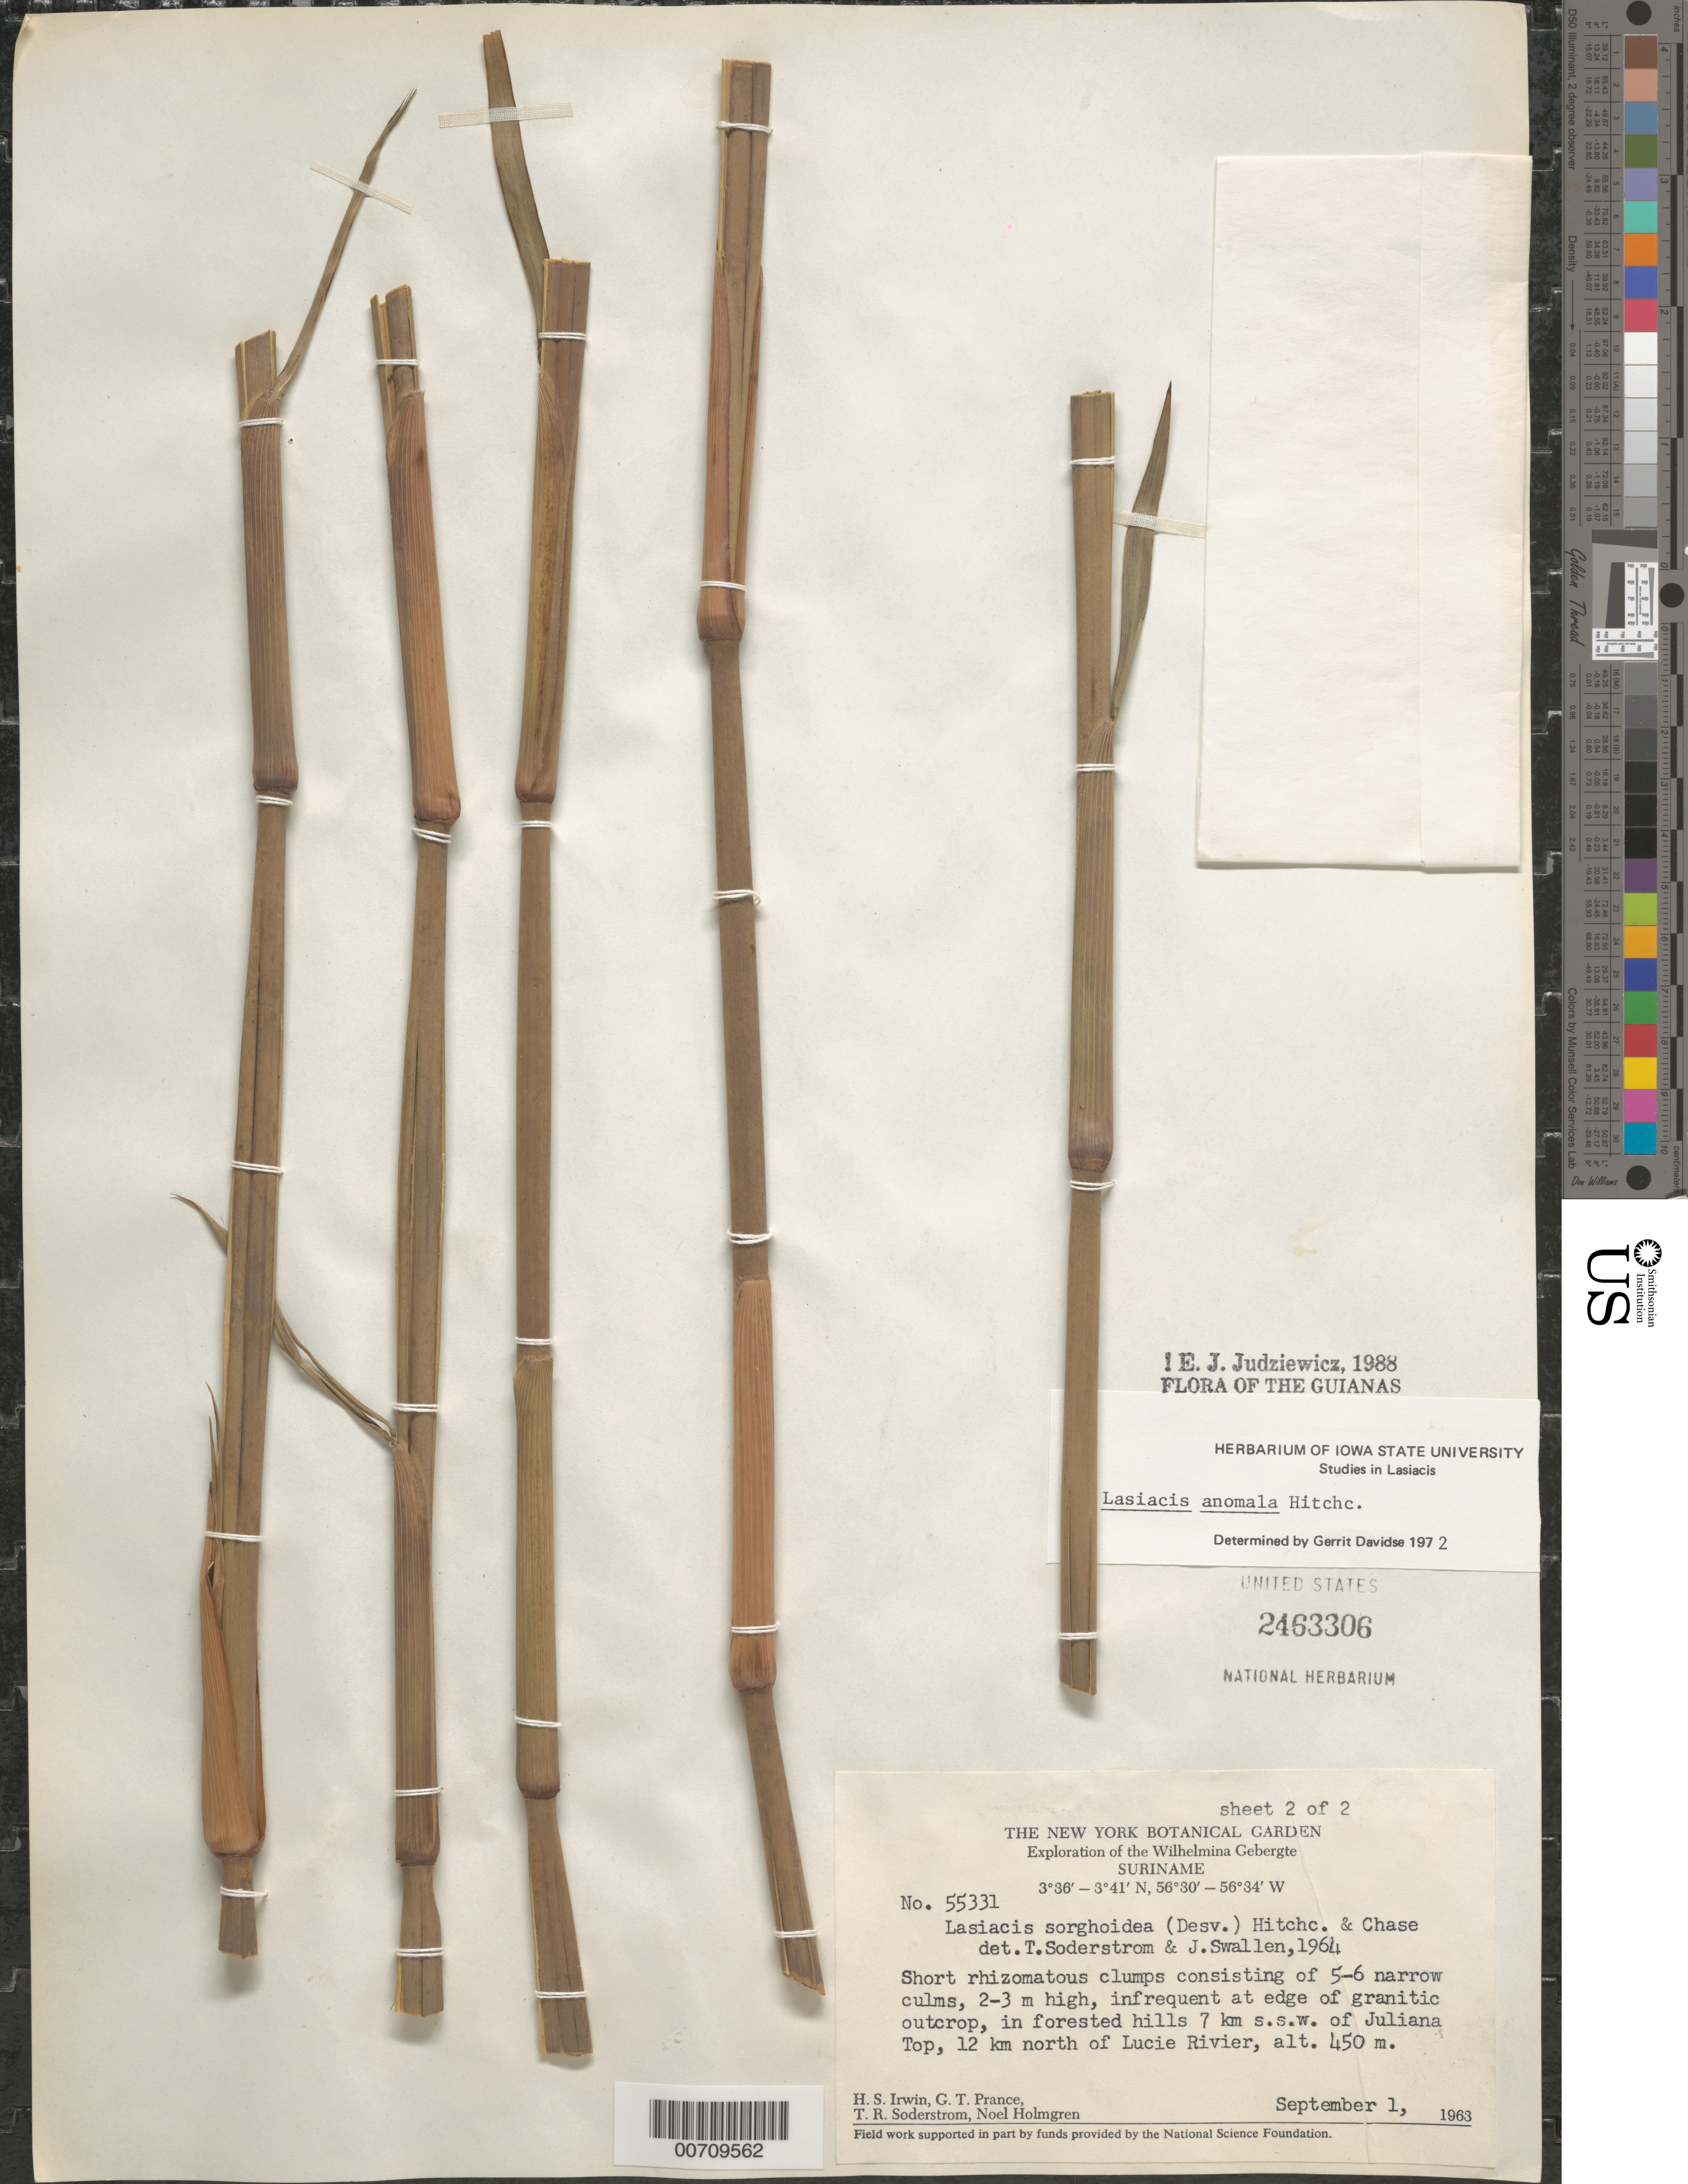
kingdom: Plantae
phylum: Tracheophyta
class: Liliopsida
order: Poales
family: Poaceae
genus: Lasiacis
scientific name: Lasiacis anomala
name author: Hitchc.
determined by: Davidse, Gerrit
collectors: H. Irwin, G. T. Prance, T. R. Soderstrom & N. H. Holmgren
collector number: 55331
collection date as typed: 1-Sep-63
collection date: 1963-09-01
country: Suriname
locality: Juliana Top, 7 km SSW of, 12 km N of Lucie R., Wilhelmina Gebergte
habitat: Edge of granitic outcrop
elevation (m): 450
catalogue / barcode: US 2463306